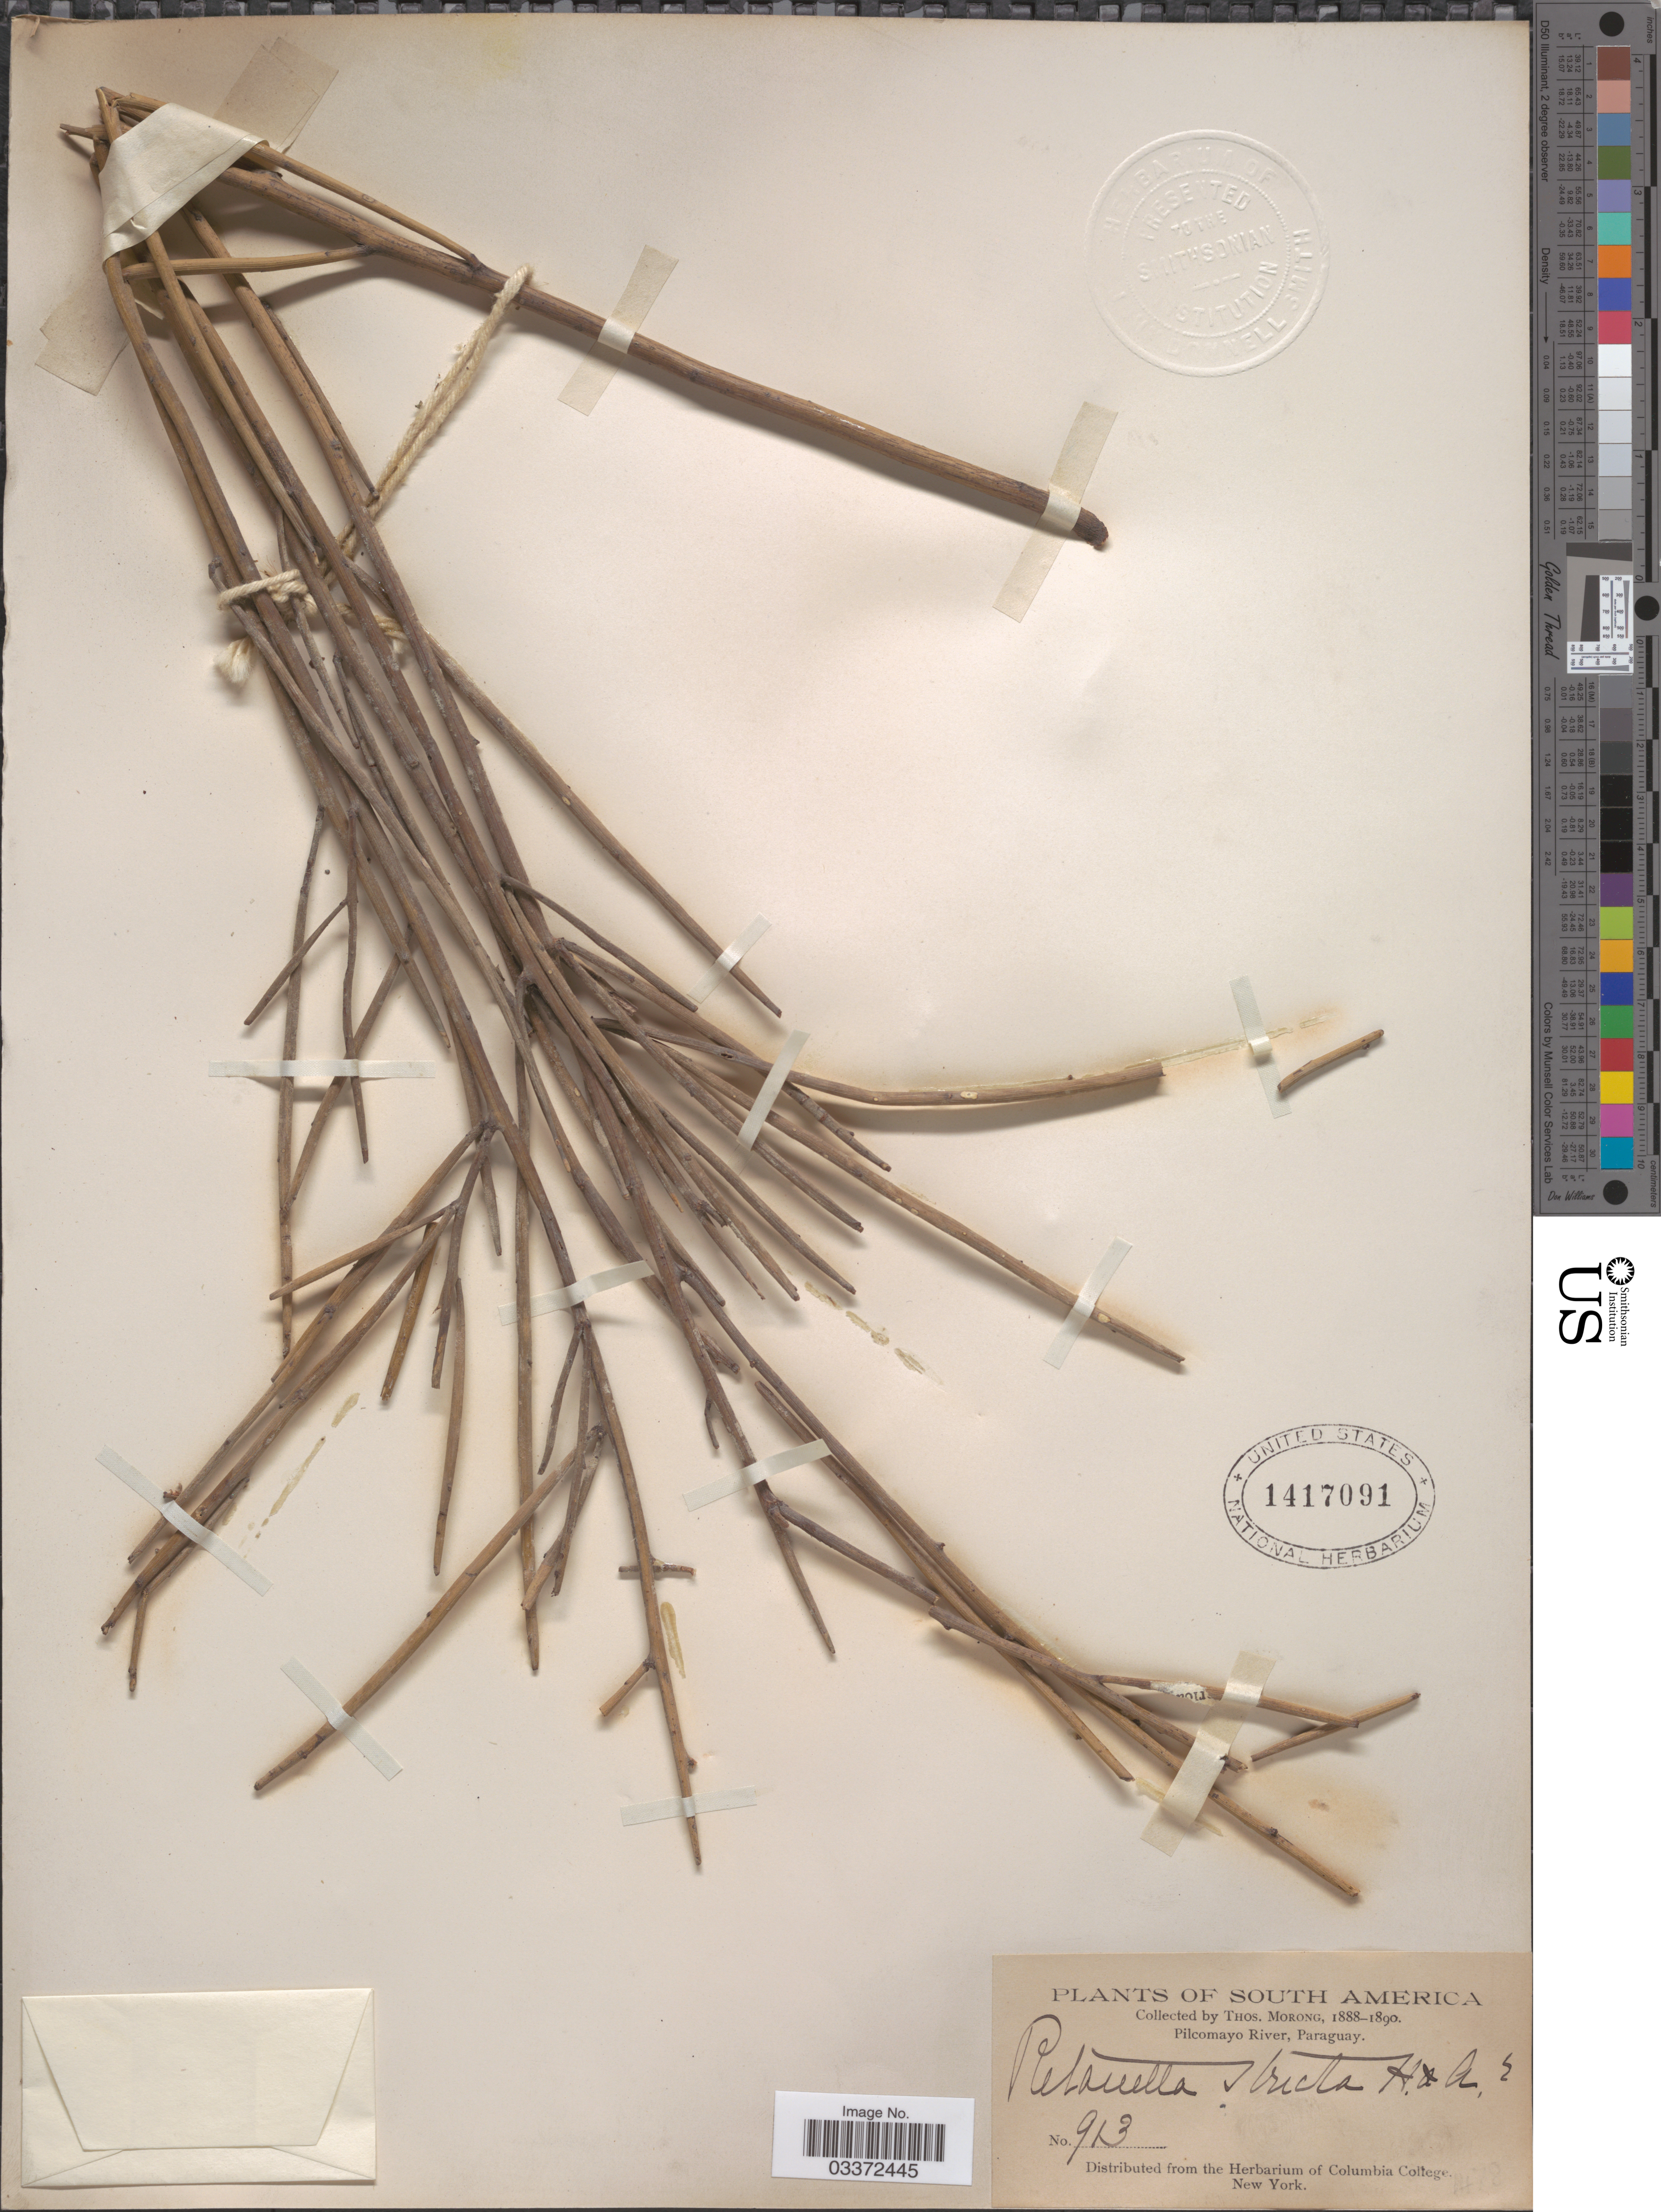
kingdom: Plantae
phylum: Tracheophyta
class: Magnoliopsida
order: Rosales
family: Rhamnaceae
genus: Retanilla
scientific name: Retanilla stricta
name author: (Vent.) Hook. & Arn.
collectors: ex herb. T. Morong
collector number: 913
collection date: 1888/1890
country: Paraguay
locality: Pilcomayo River.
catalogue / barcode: US 1417091